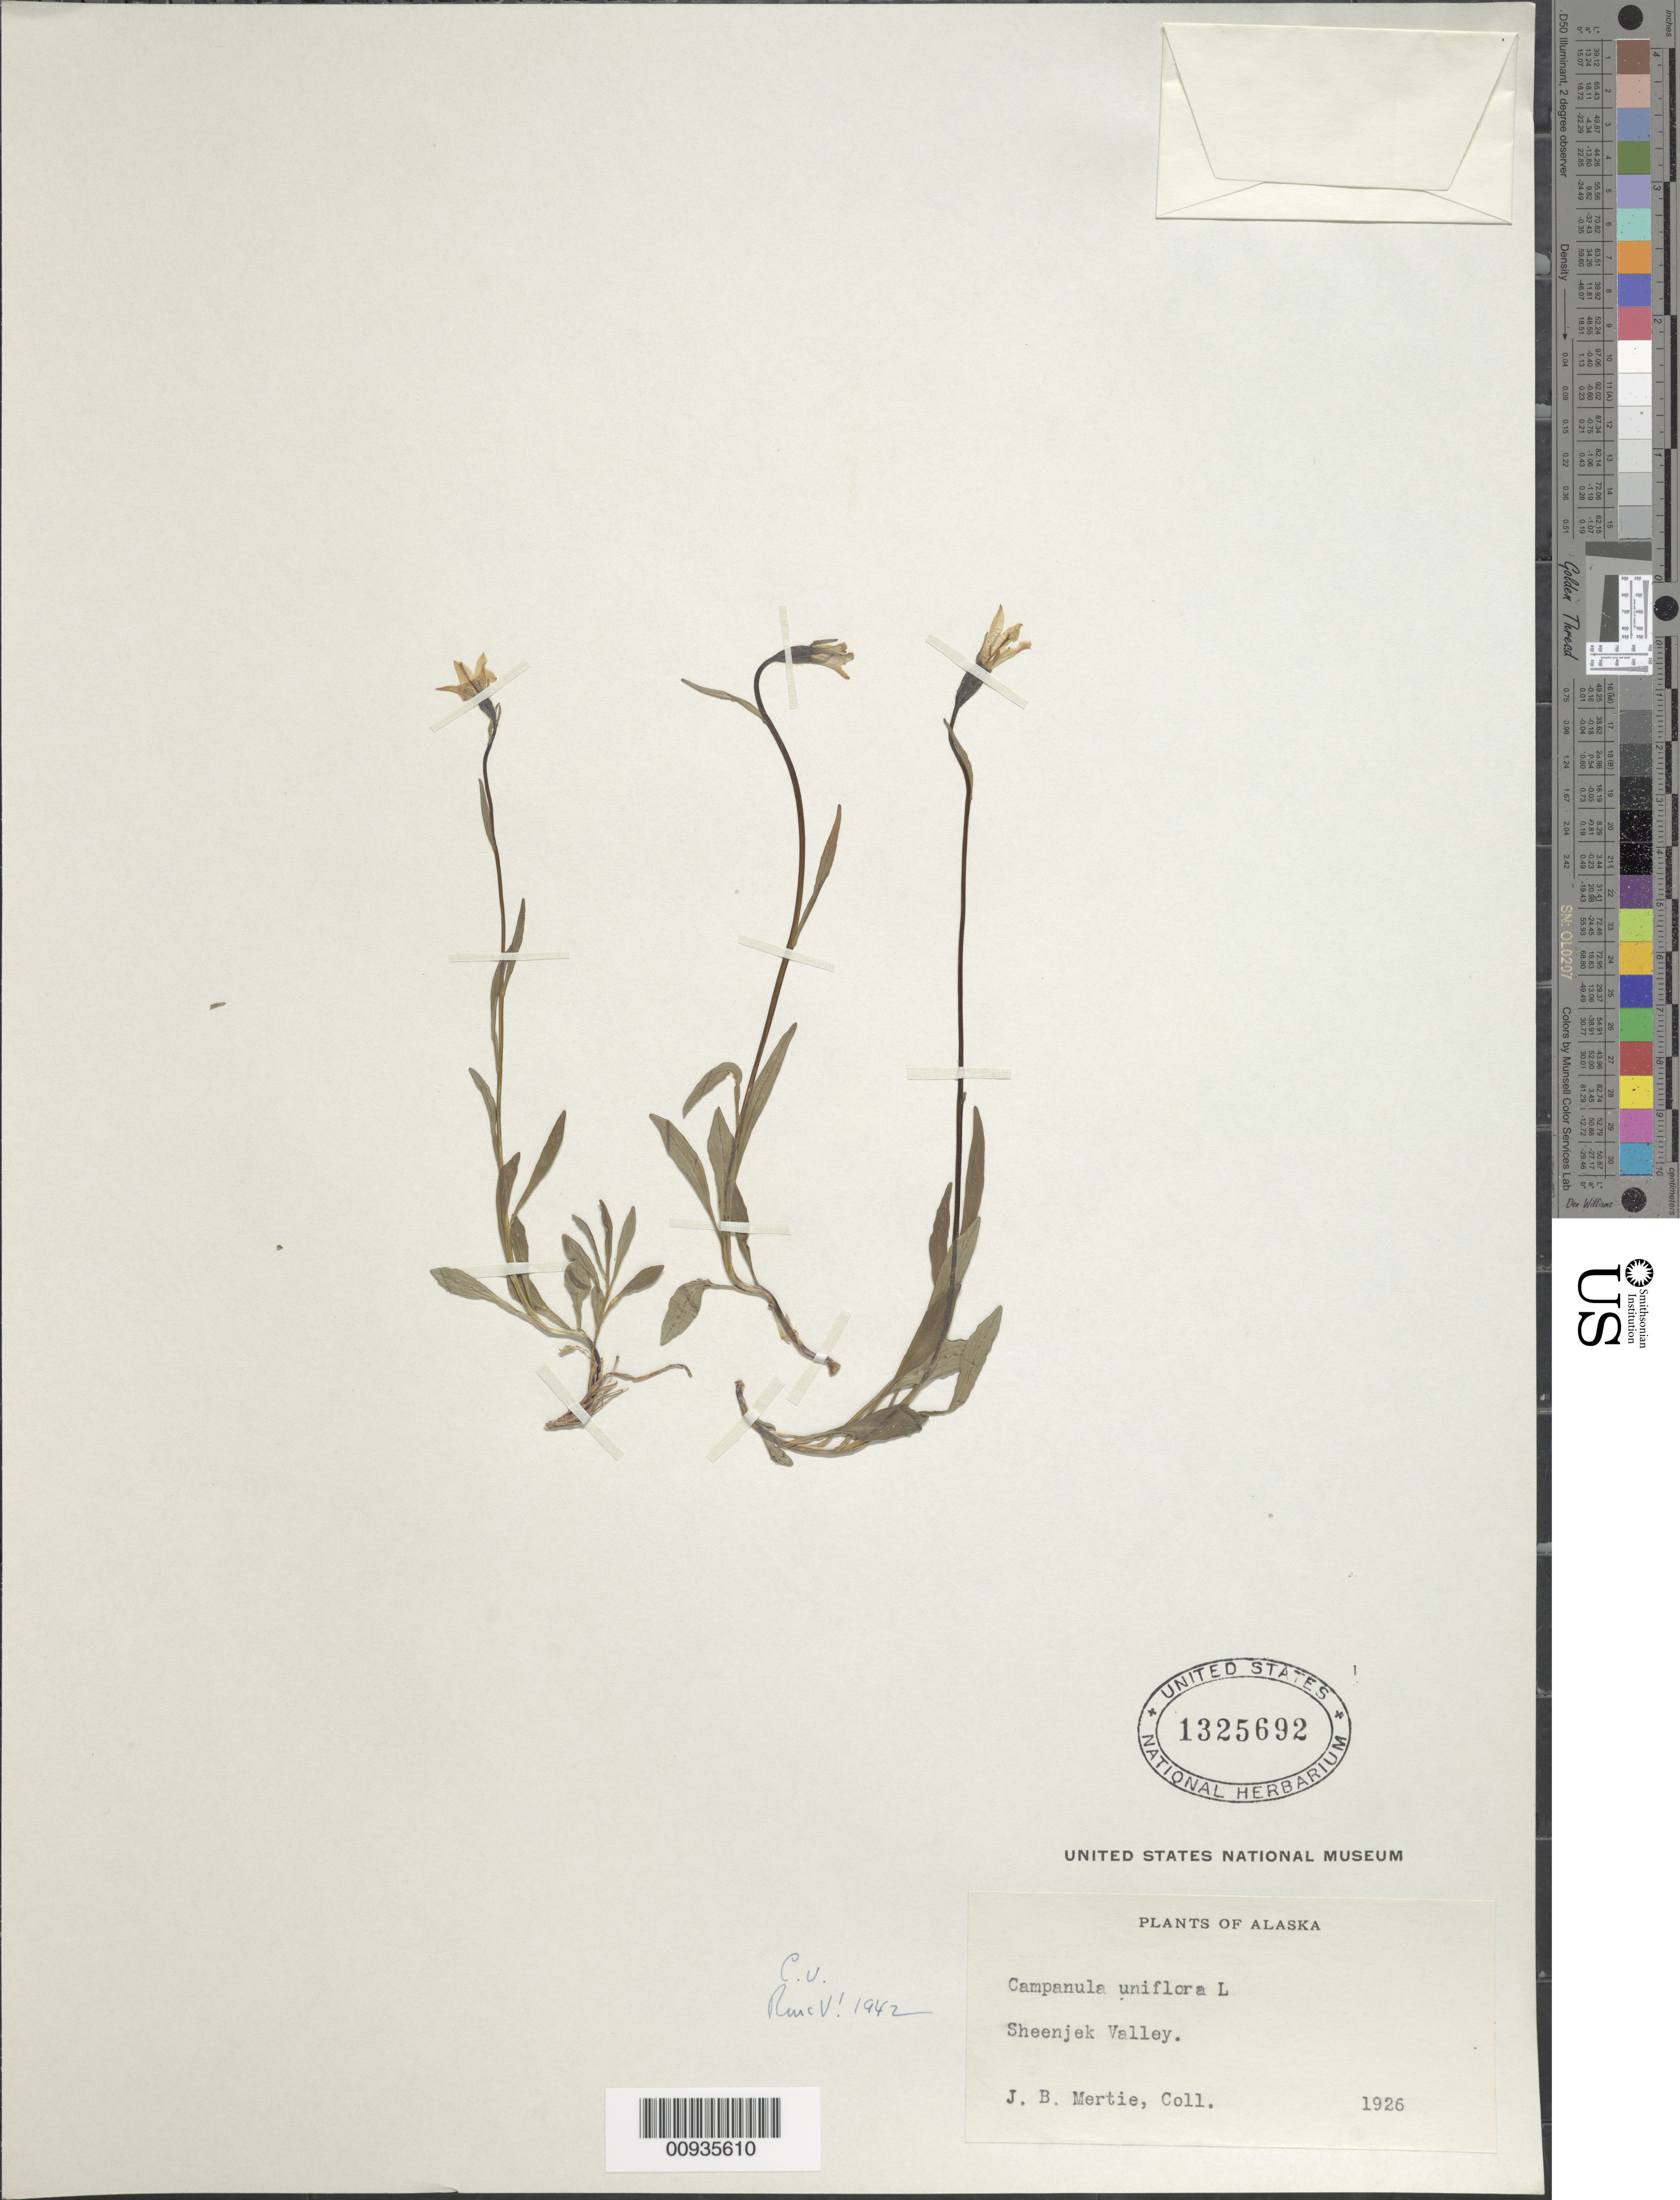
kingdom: Plantae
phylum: Tracheophyta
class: Magnoliopsida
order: Asterales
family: Campanulaceae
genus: Campanula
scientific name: Campanula uniflora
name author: L.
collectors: J. Mertie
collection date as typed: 1926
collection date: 1926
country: United States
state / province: Alaska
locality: Sheenjek Valley.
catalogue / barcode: US 1325692